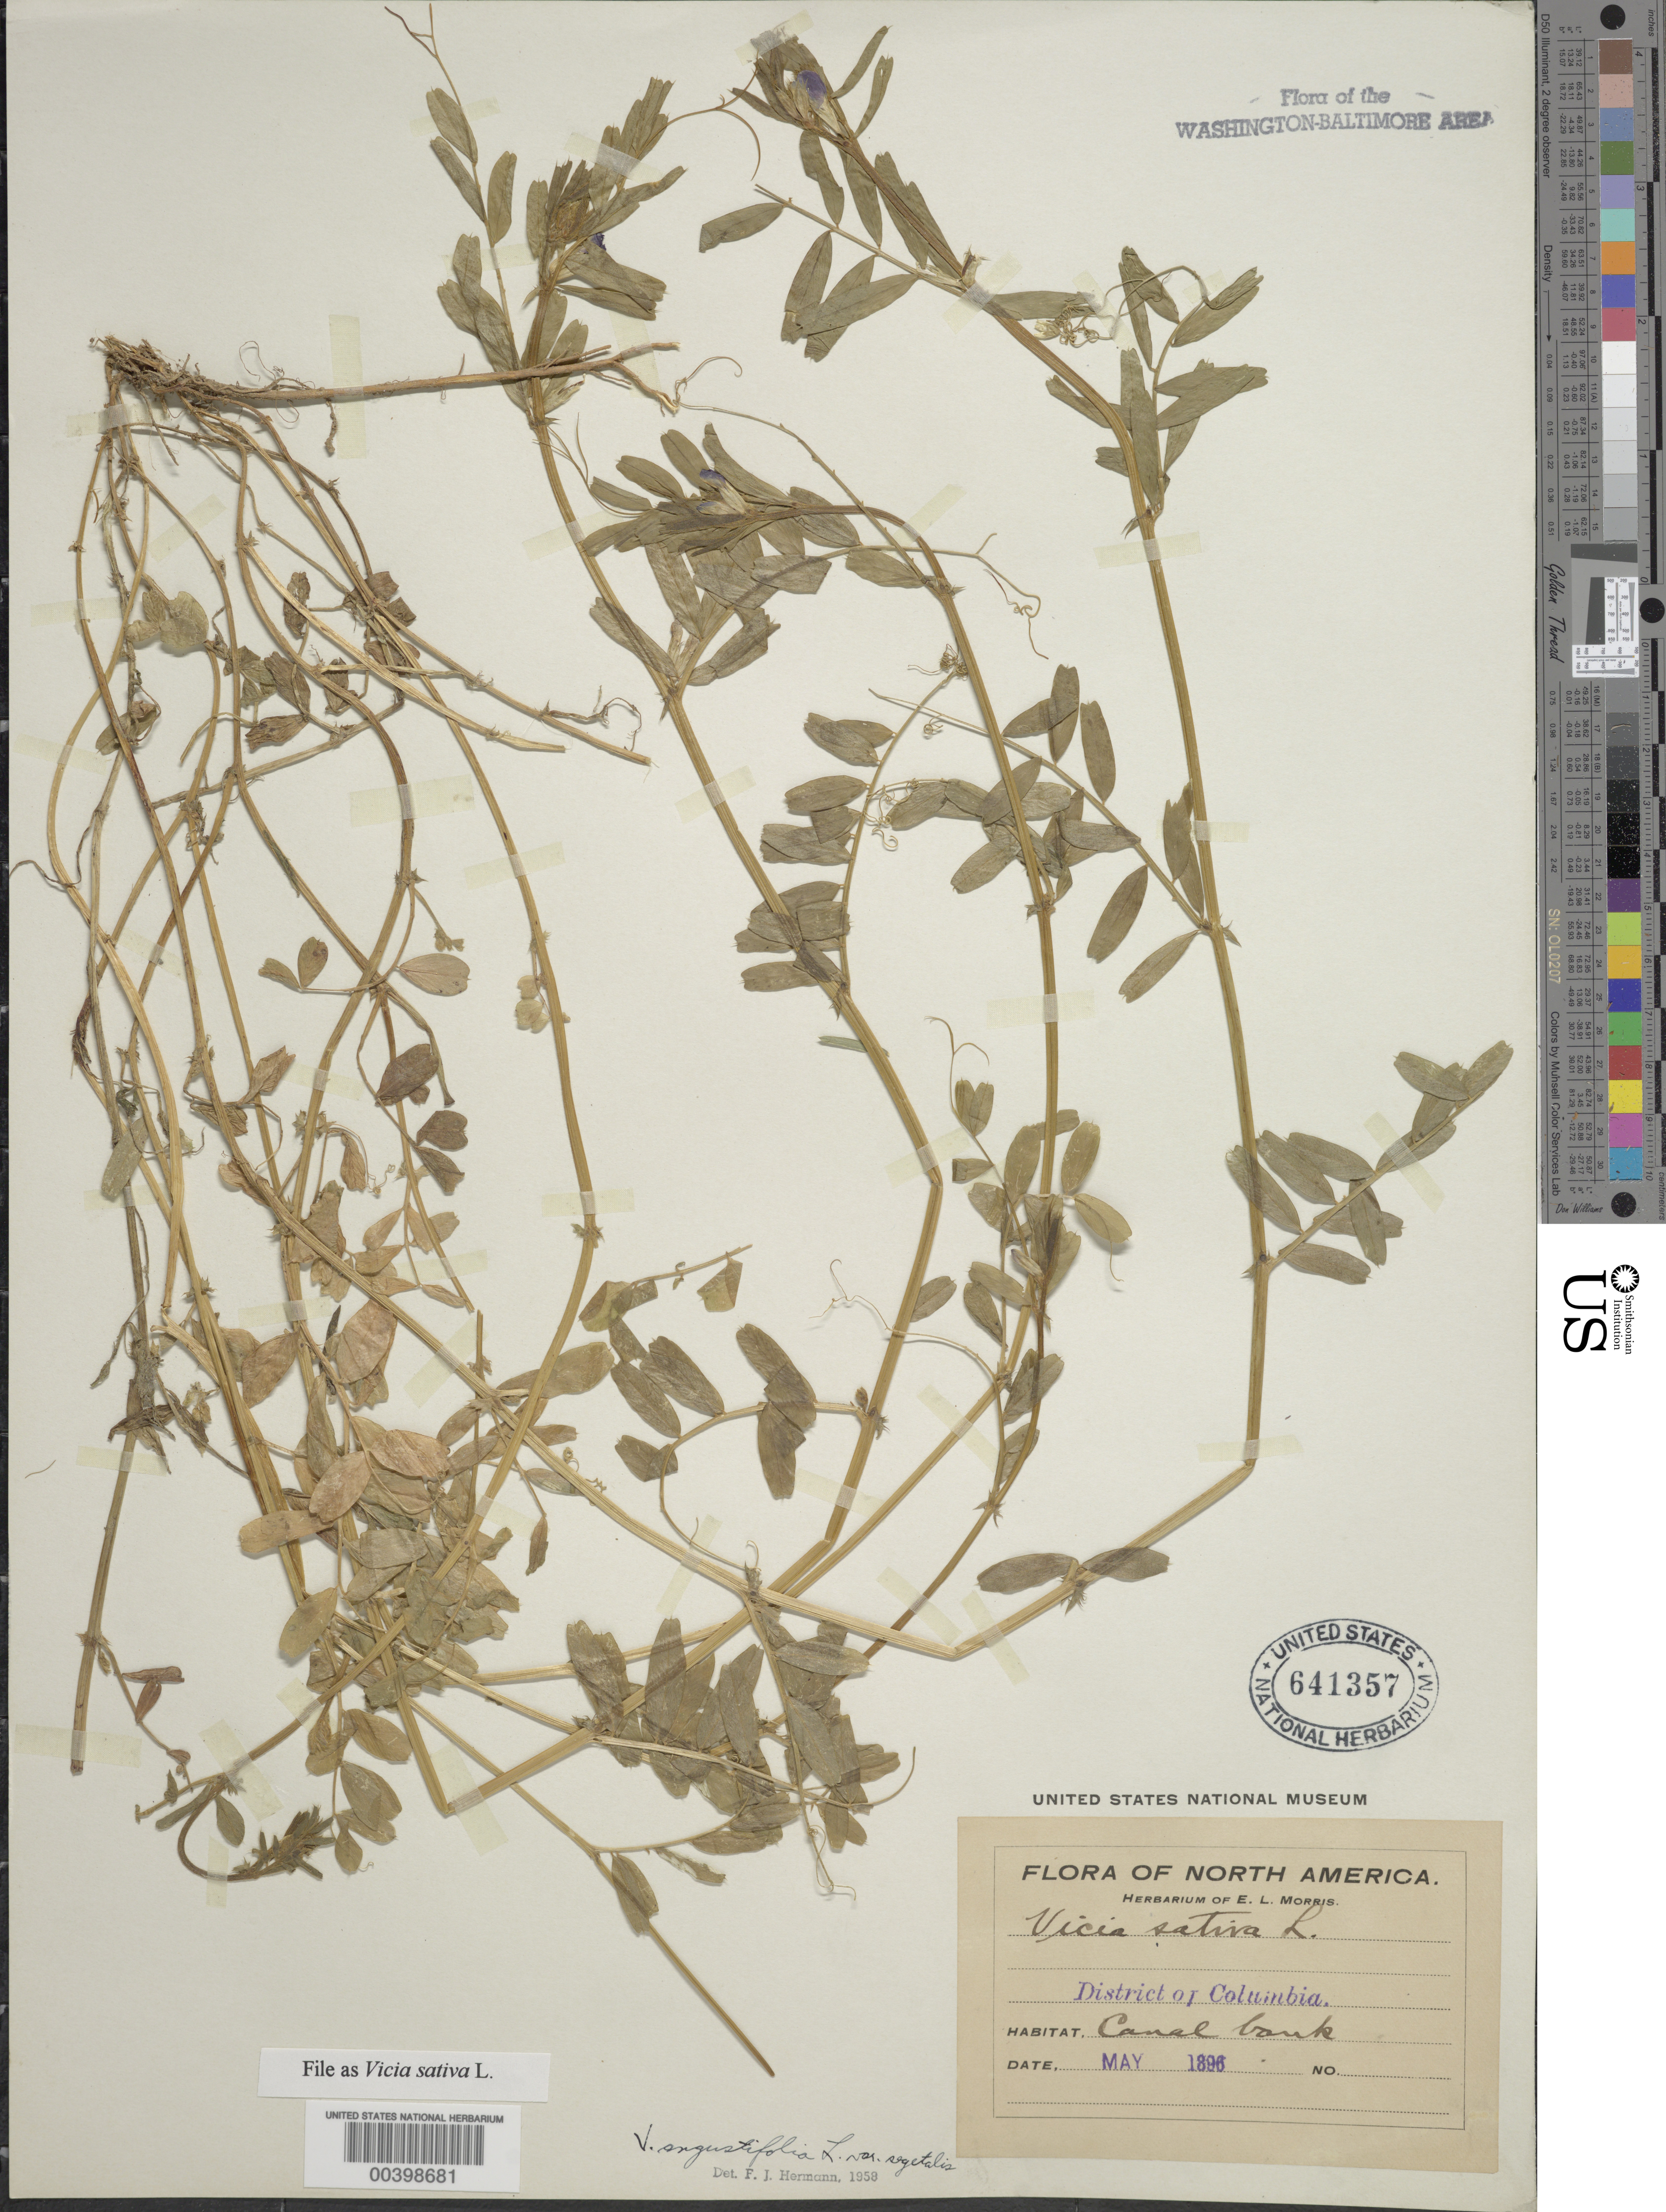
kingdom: Plantae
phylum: Tracheophyta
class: Magnoliopsida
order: Fabales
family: Fabaceae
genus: Vicia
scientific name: Vicia sativa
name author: L.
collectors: E. L. Morris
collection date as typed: May 1896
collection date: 1896-05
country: United States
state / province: District of Columbia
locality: C. and O. Canal Bank C. and O. Canal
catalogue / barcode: US 641357